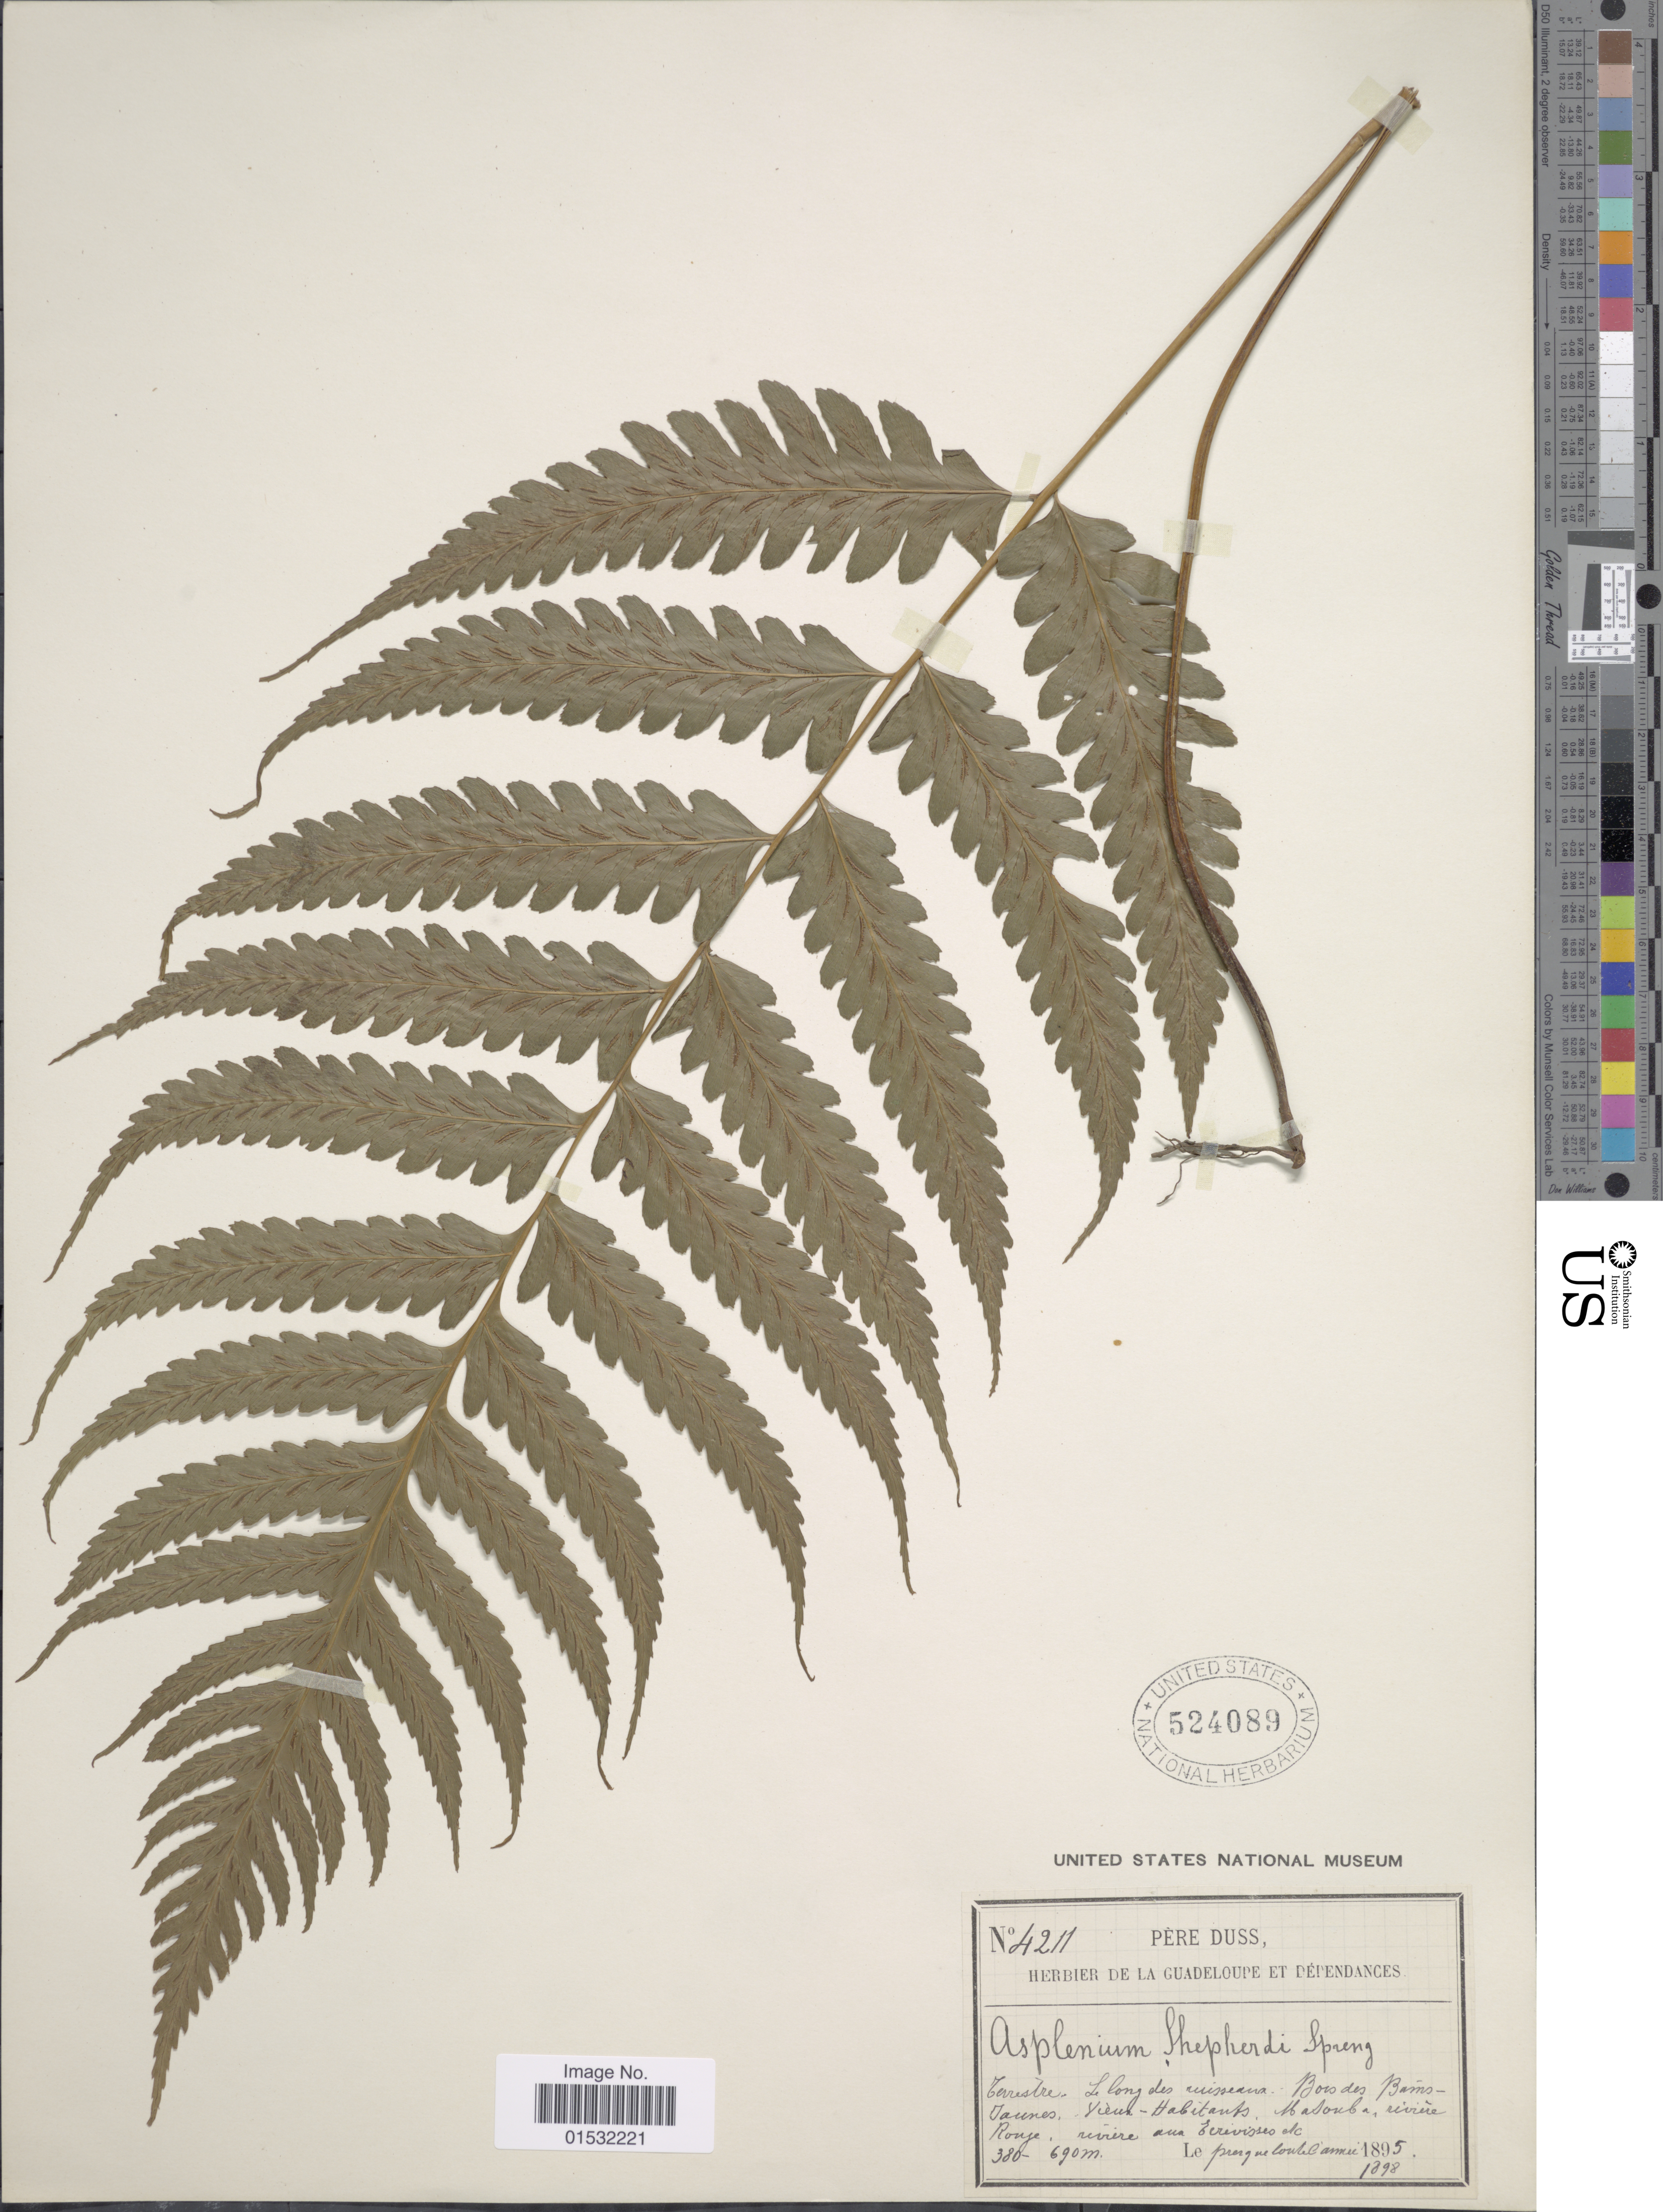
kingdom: Plantae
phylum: Tracheophyta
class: Polypodiopsida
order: Polypodiales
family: Athyriaceae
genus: Diplazium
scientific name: Diplazium cristatum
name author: (Desr.) Alston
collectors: Père Duss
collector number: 4211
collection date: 1895/1898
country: Guadeloupe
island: Leeward Is.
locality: Terrestre. Le long des ruisseaux. Bois des Bains-Jaunes, Vieux-Habitants, Matouba, riviere Rouge, riviere aux Ecrivisses etc.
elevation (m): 380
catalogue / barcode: US 524089